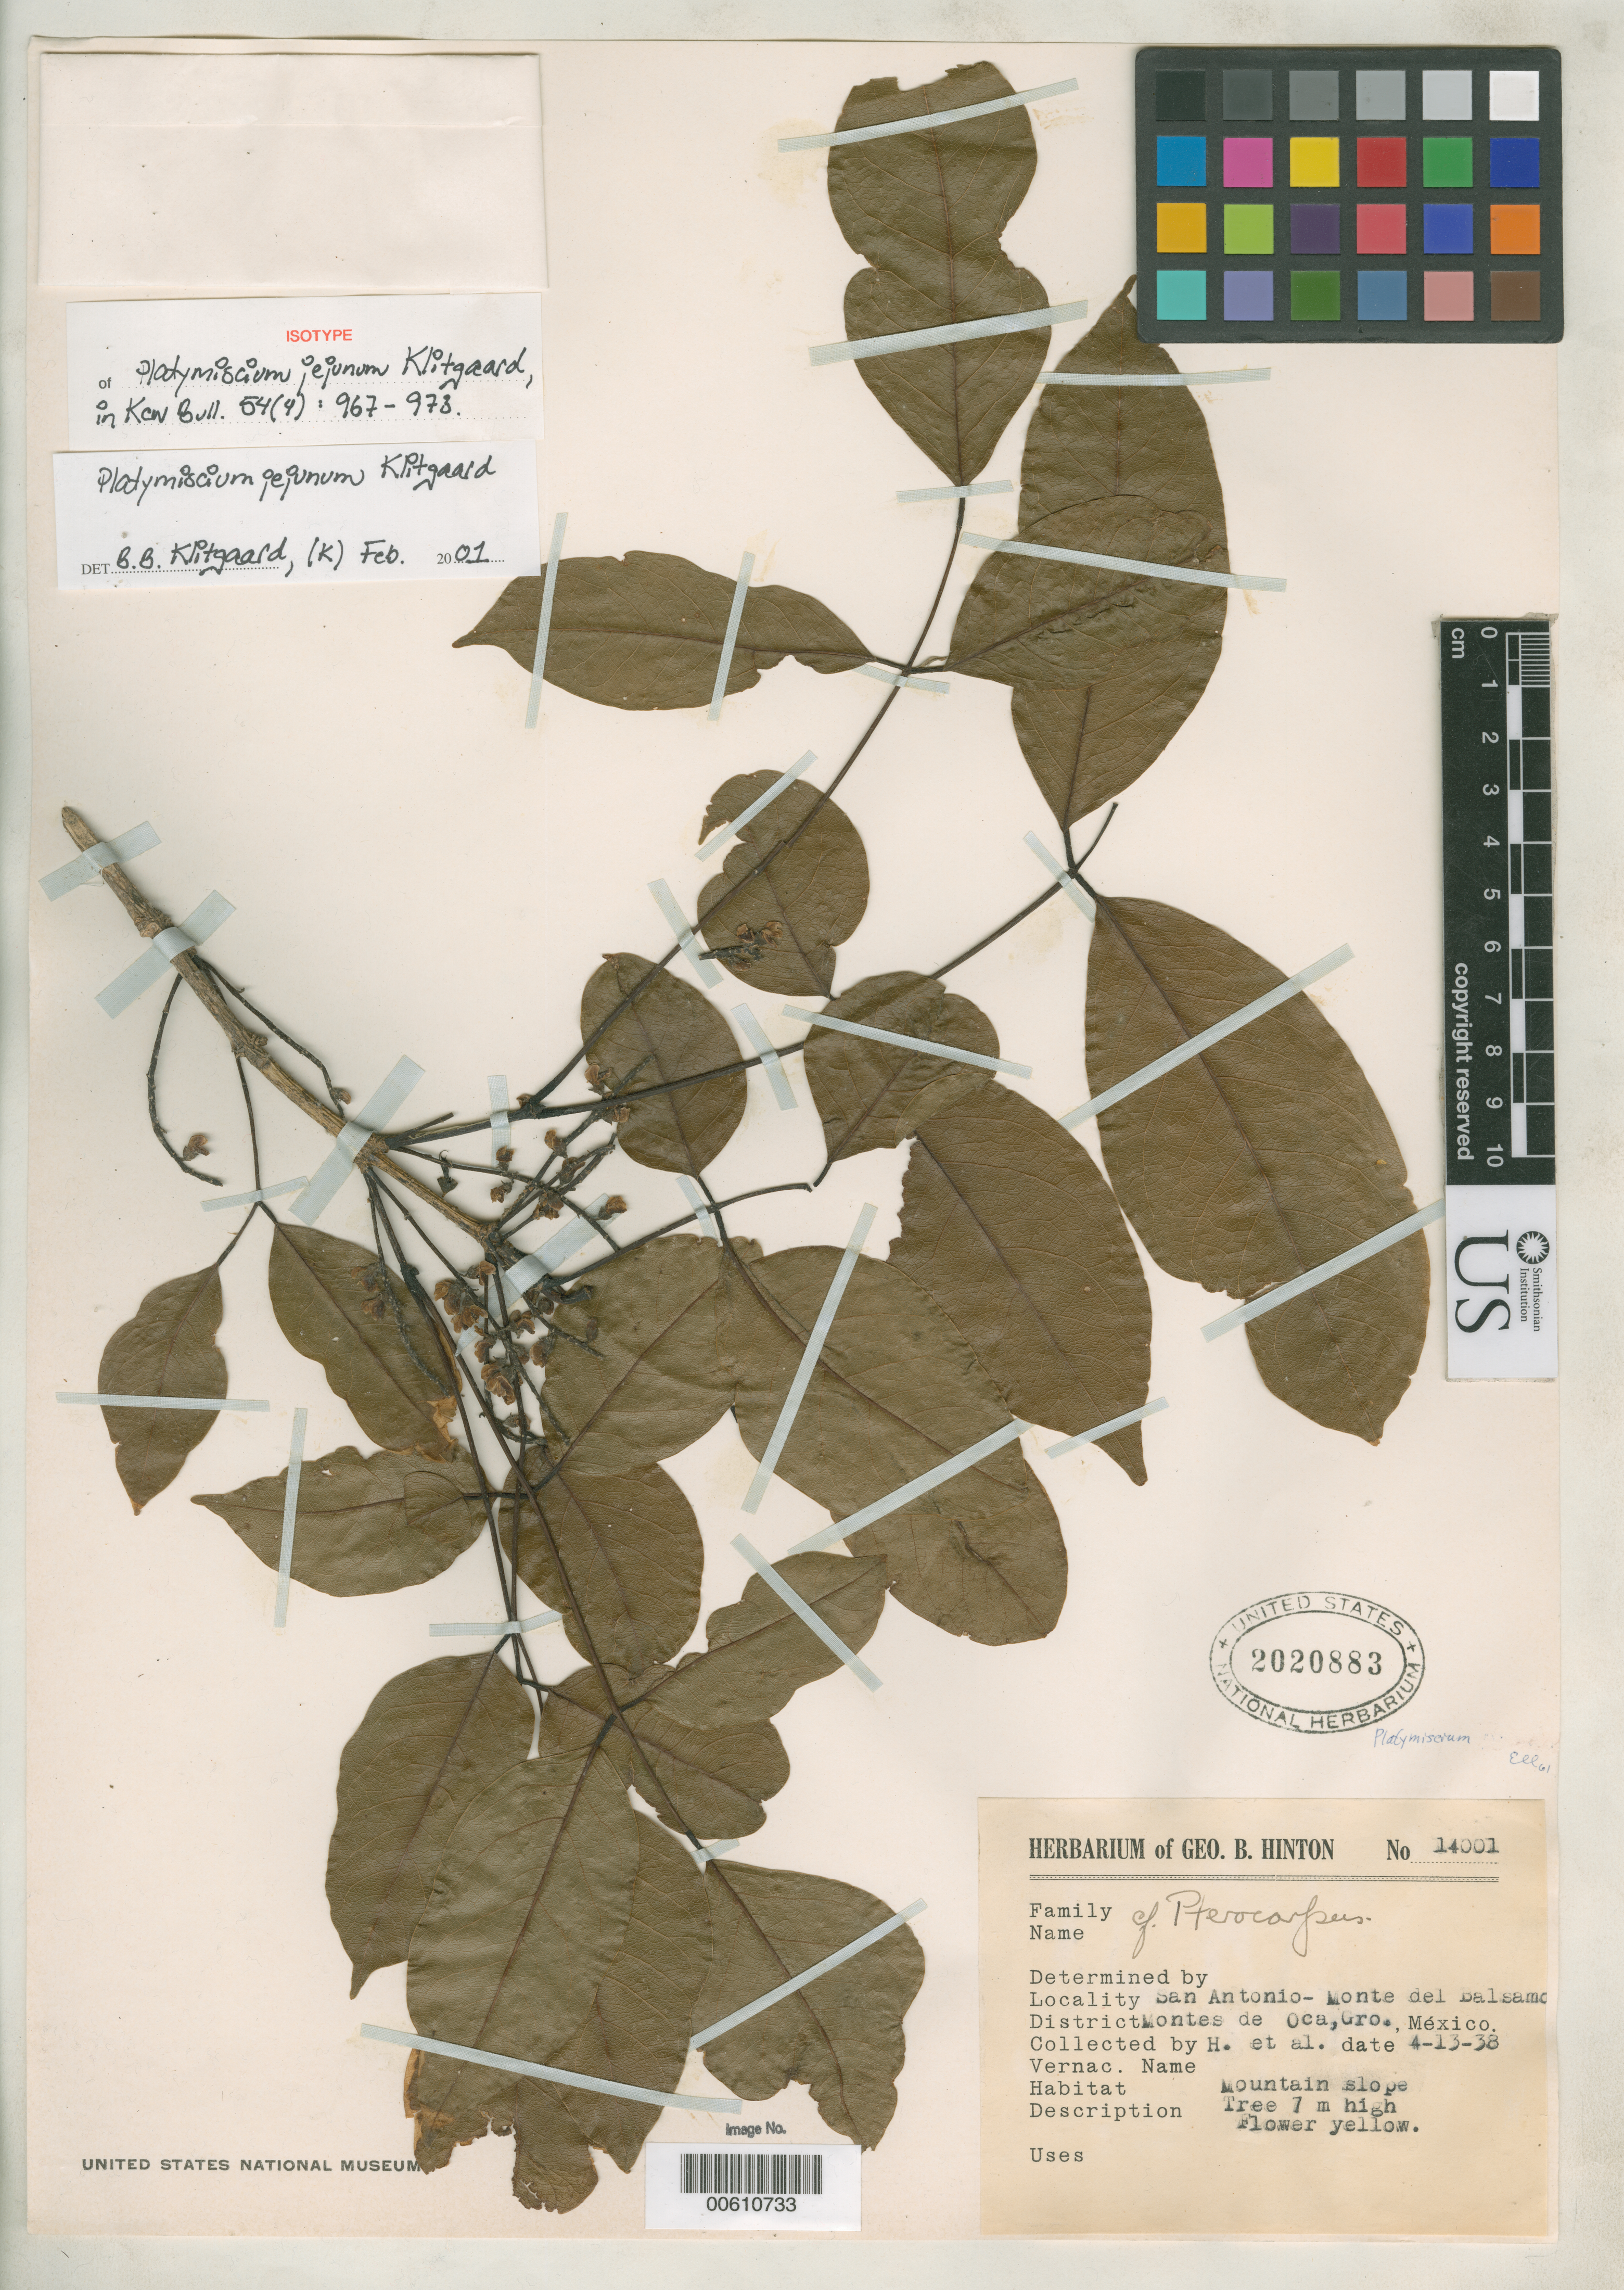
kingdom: Plantae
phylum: Tracheophyta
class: Magnoliopsida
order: Fabales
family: Fabaceae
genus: Platymiscium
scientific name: Platymiscium jejunum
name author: Klitg.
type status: Isotype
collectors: G. B. Hinton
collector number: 14001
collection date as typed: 13 Apr 1938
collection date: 1938-04-13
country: Mexico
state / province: Guerrero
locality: Montes de Oca, San Antonio, Monte del Balsamo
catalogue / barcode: US 2020883